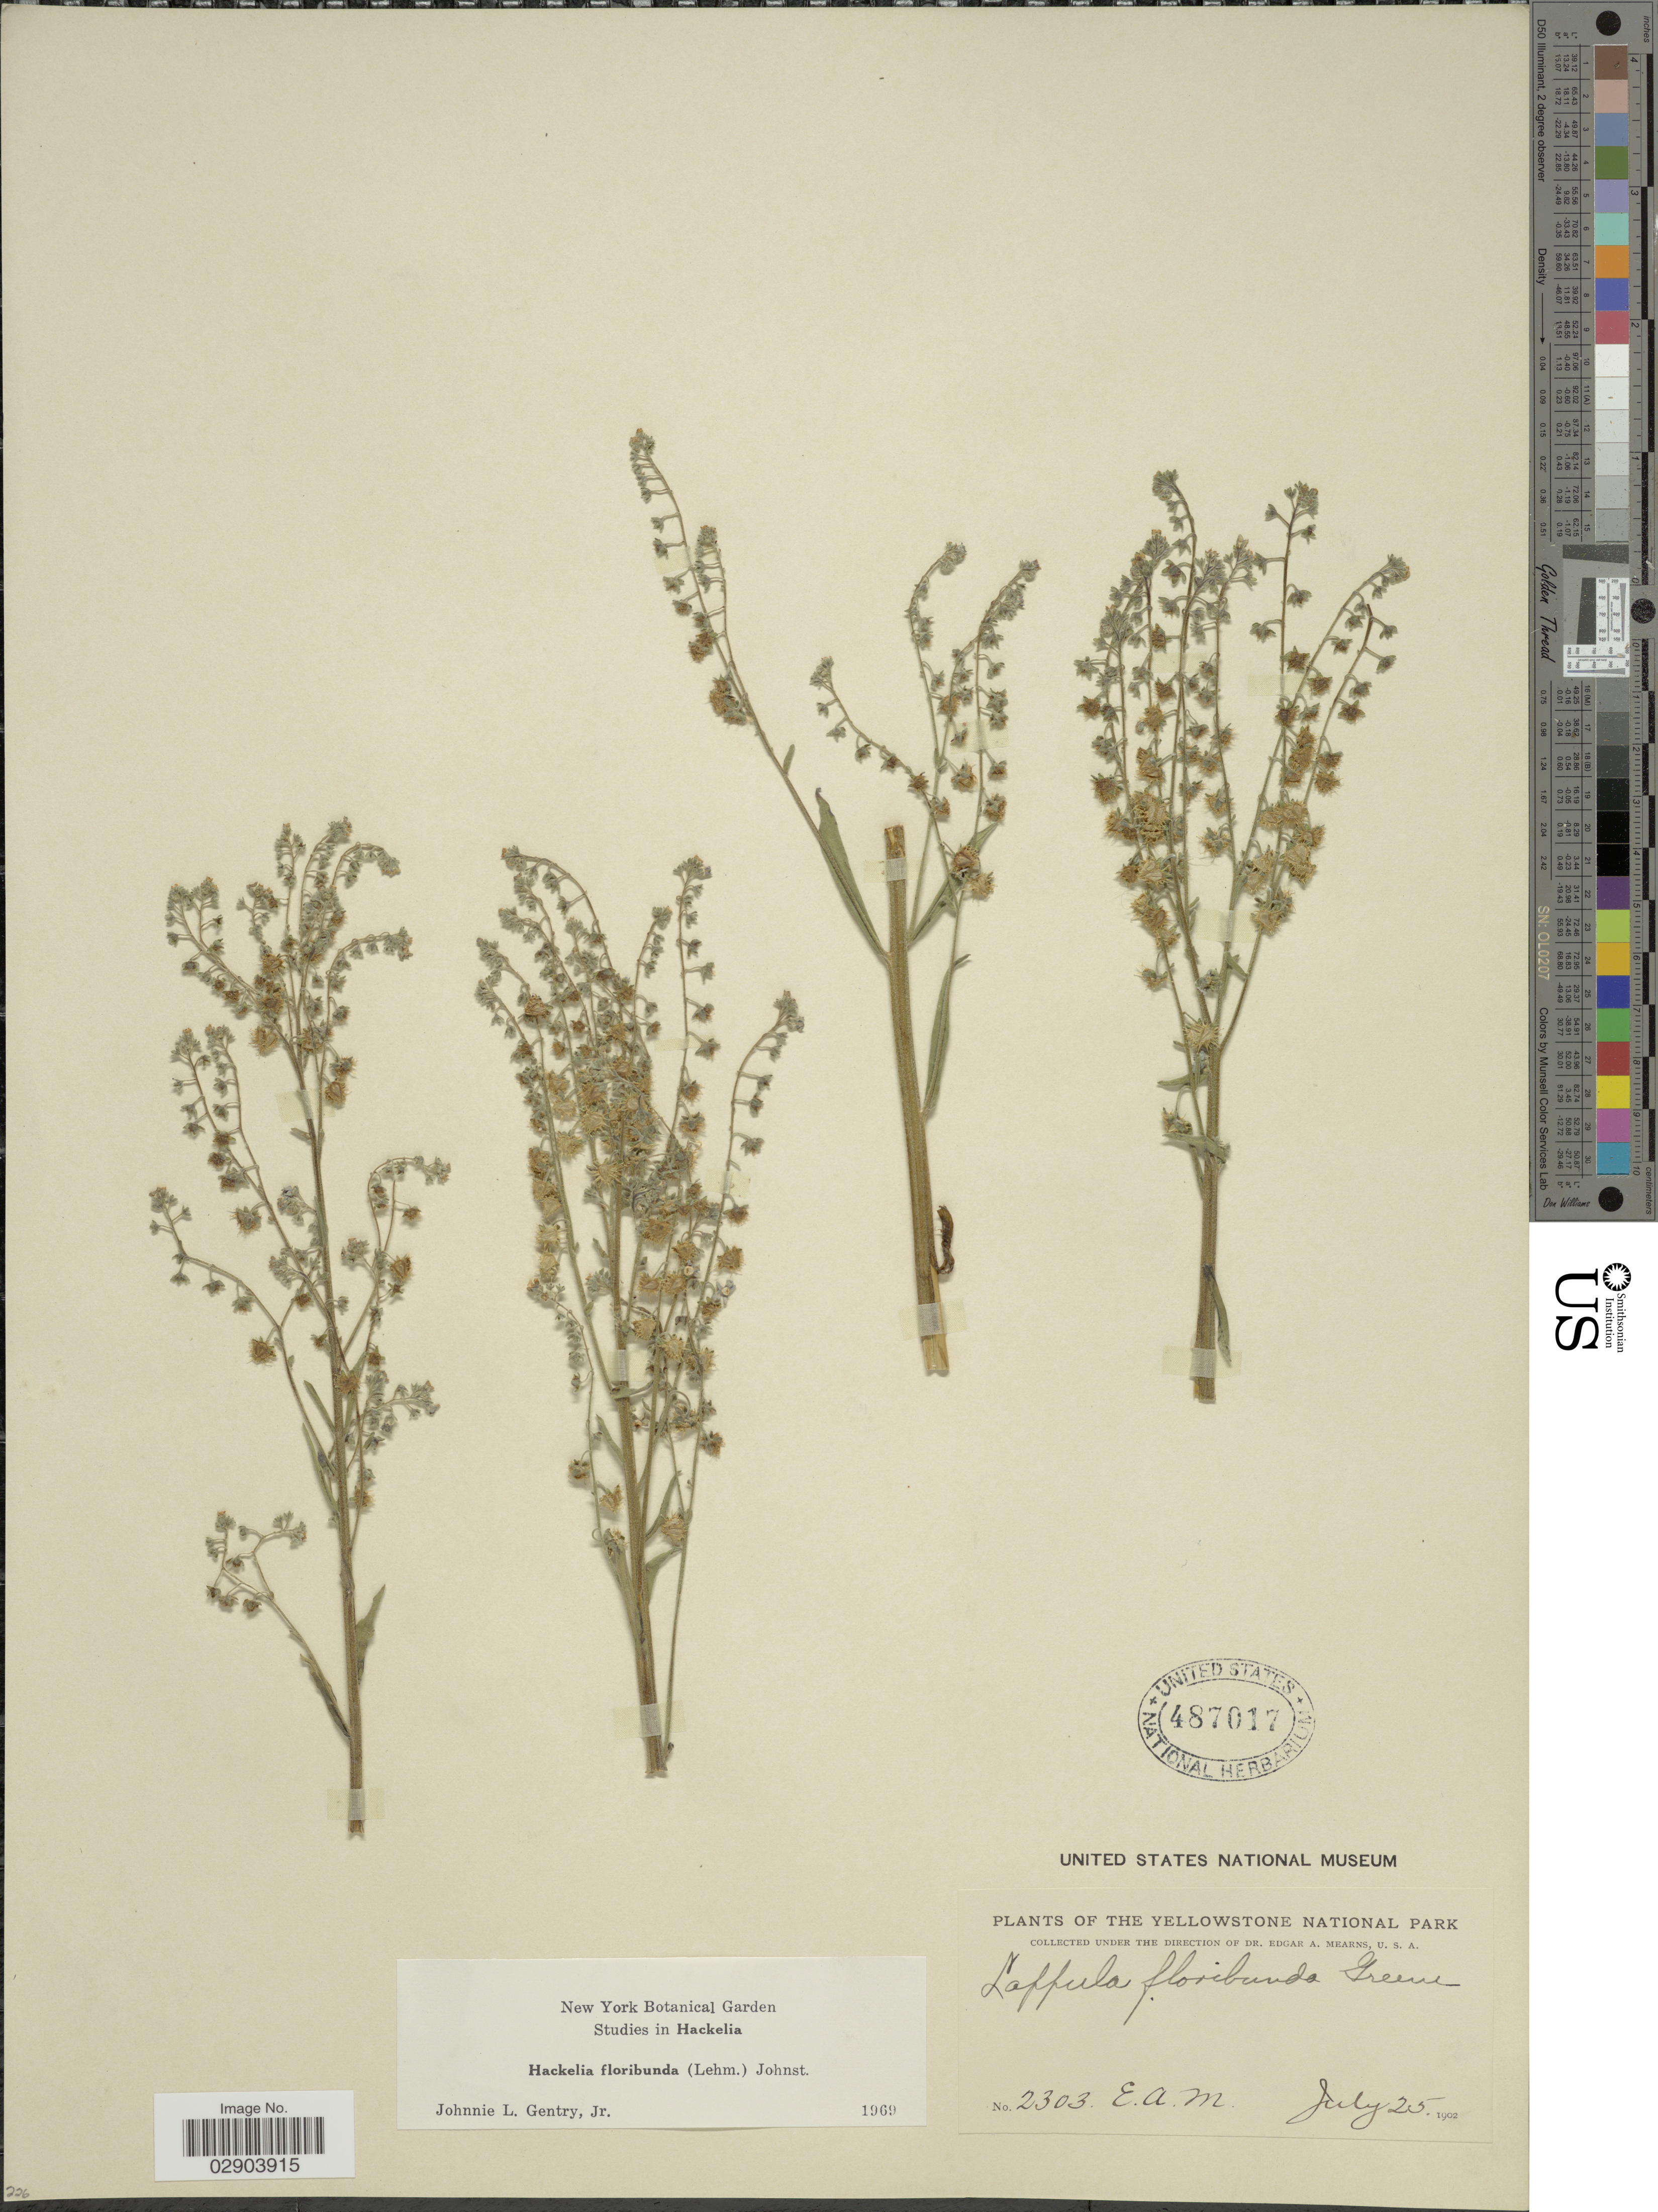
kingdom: Plantae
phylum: Tracheophyta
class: Magnoliopsida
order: Boraginales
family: Boraginaceae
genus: Hackelia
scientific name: Hackelia floribunda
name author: (Lehm.) I.M. Johnst.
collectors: E. A. Mearns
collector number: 2303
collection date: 1902-07-25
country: United States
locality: Yellowstone National Park.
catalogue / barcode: US 487017